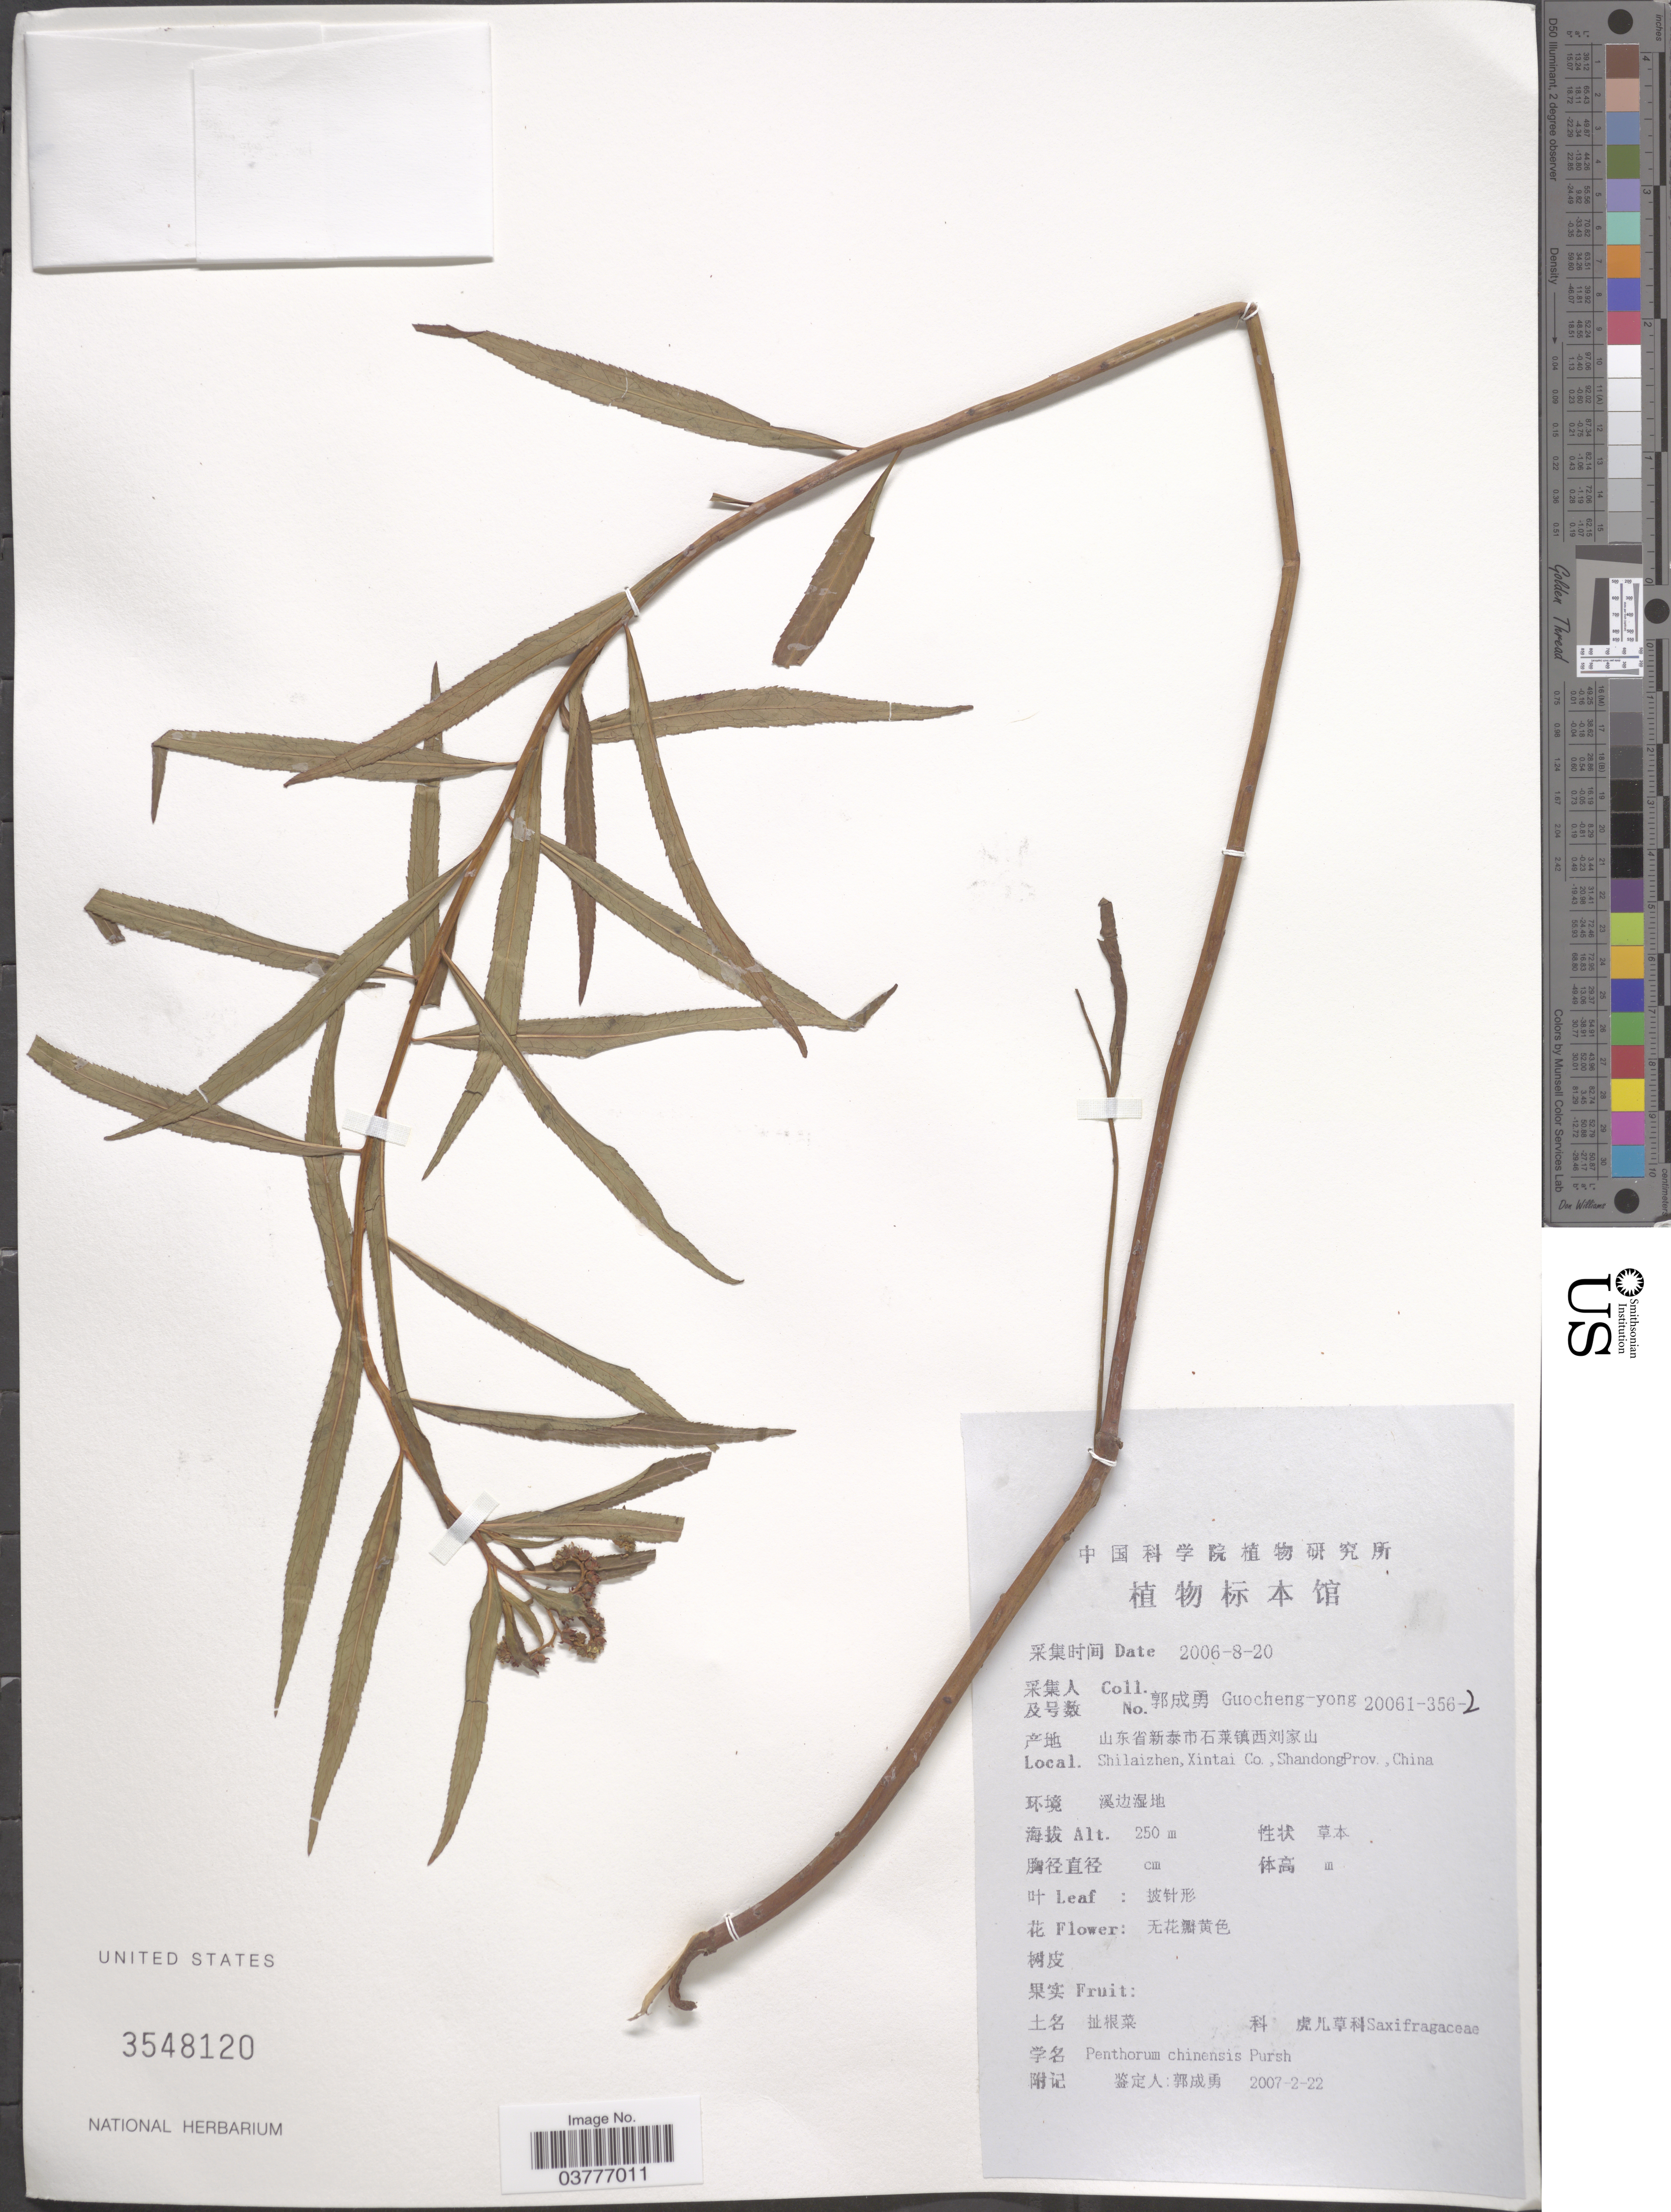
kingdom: Plantae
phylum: Tracheophyta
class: Magnoliopsida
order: Saxifragales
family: Penthoraceae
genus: Penthorum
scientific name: Penthorum chinense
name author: Pursh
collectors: Guo cheng-yong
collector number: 20061-356-2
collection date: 2006-08-20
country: China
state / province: Shandong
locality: Shilaizhen, Xintai Co.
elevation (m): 250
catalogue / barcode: US 3548120